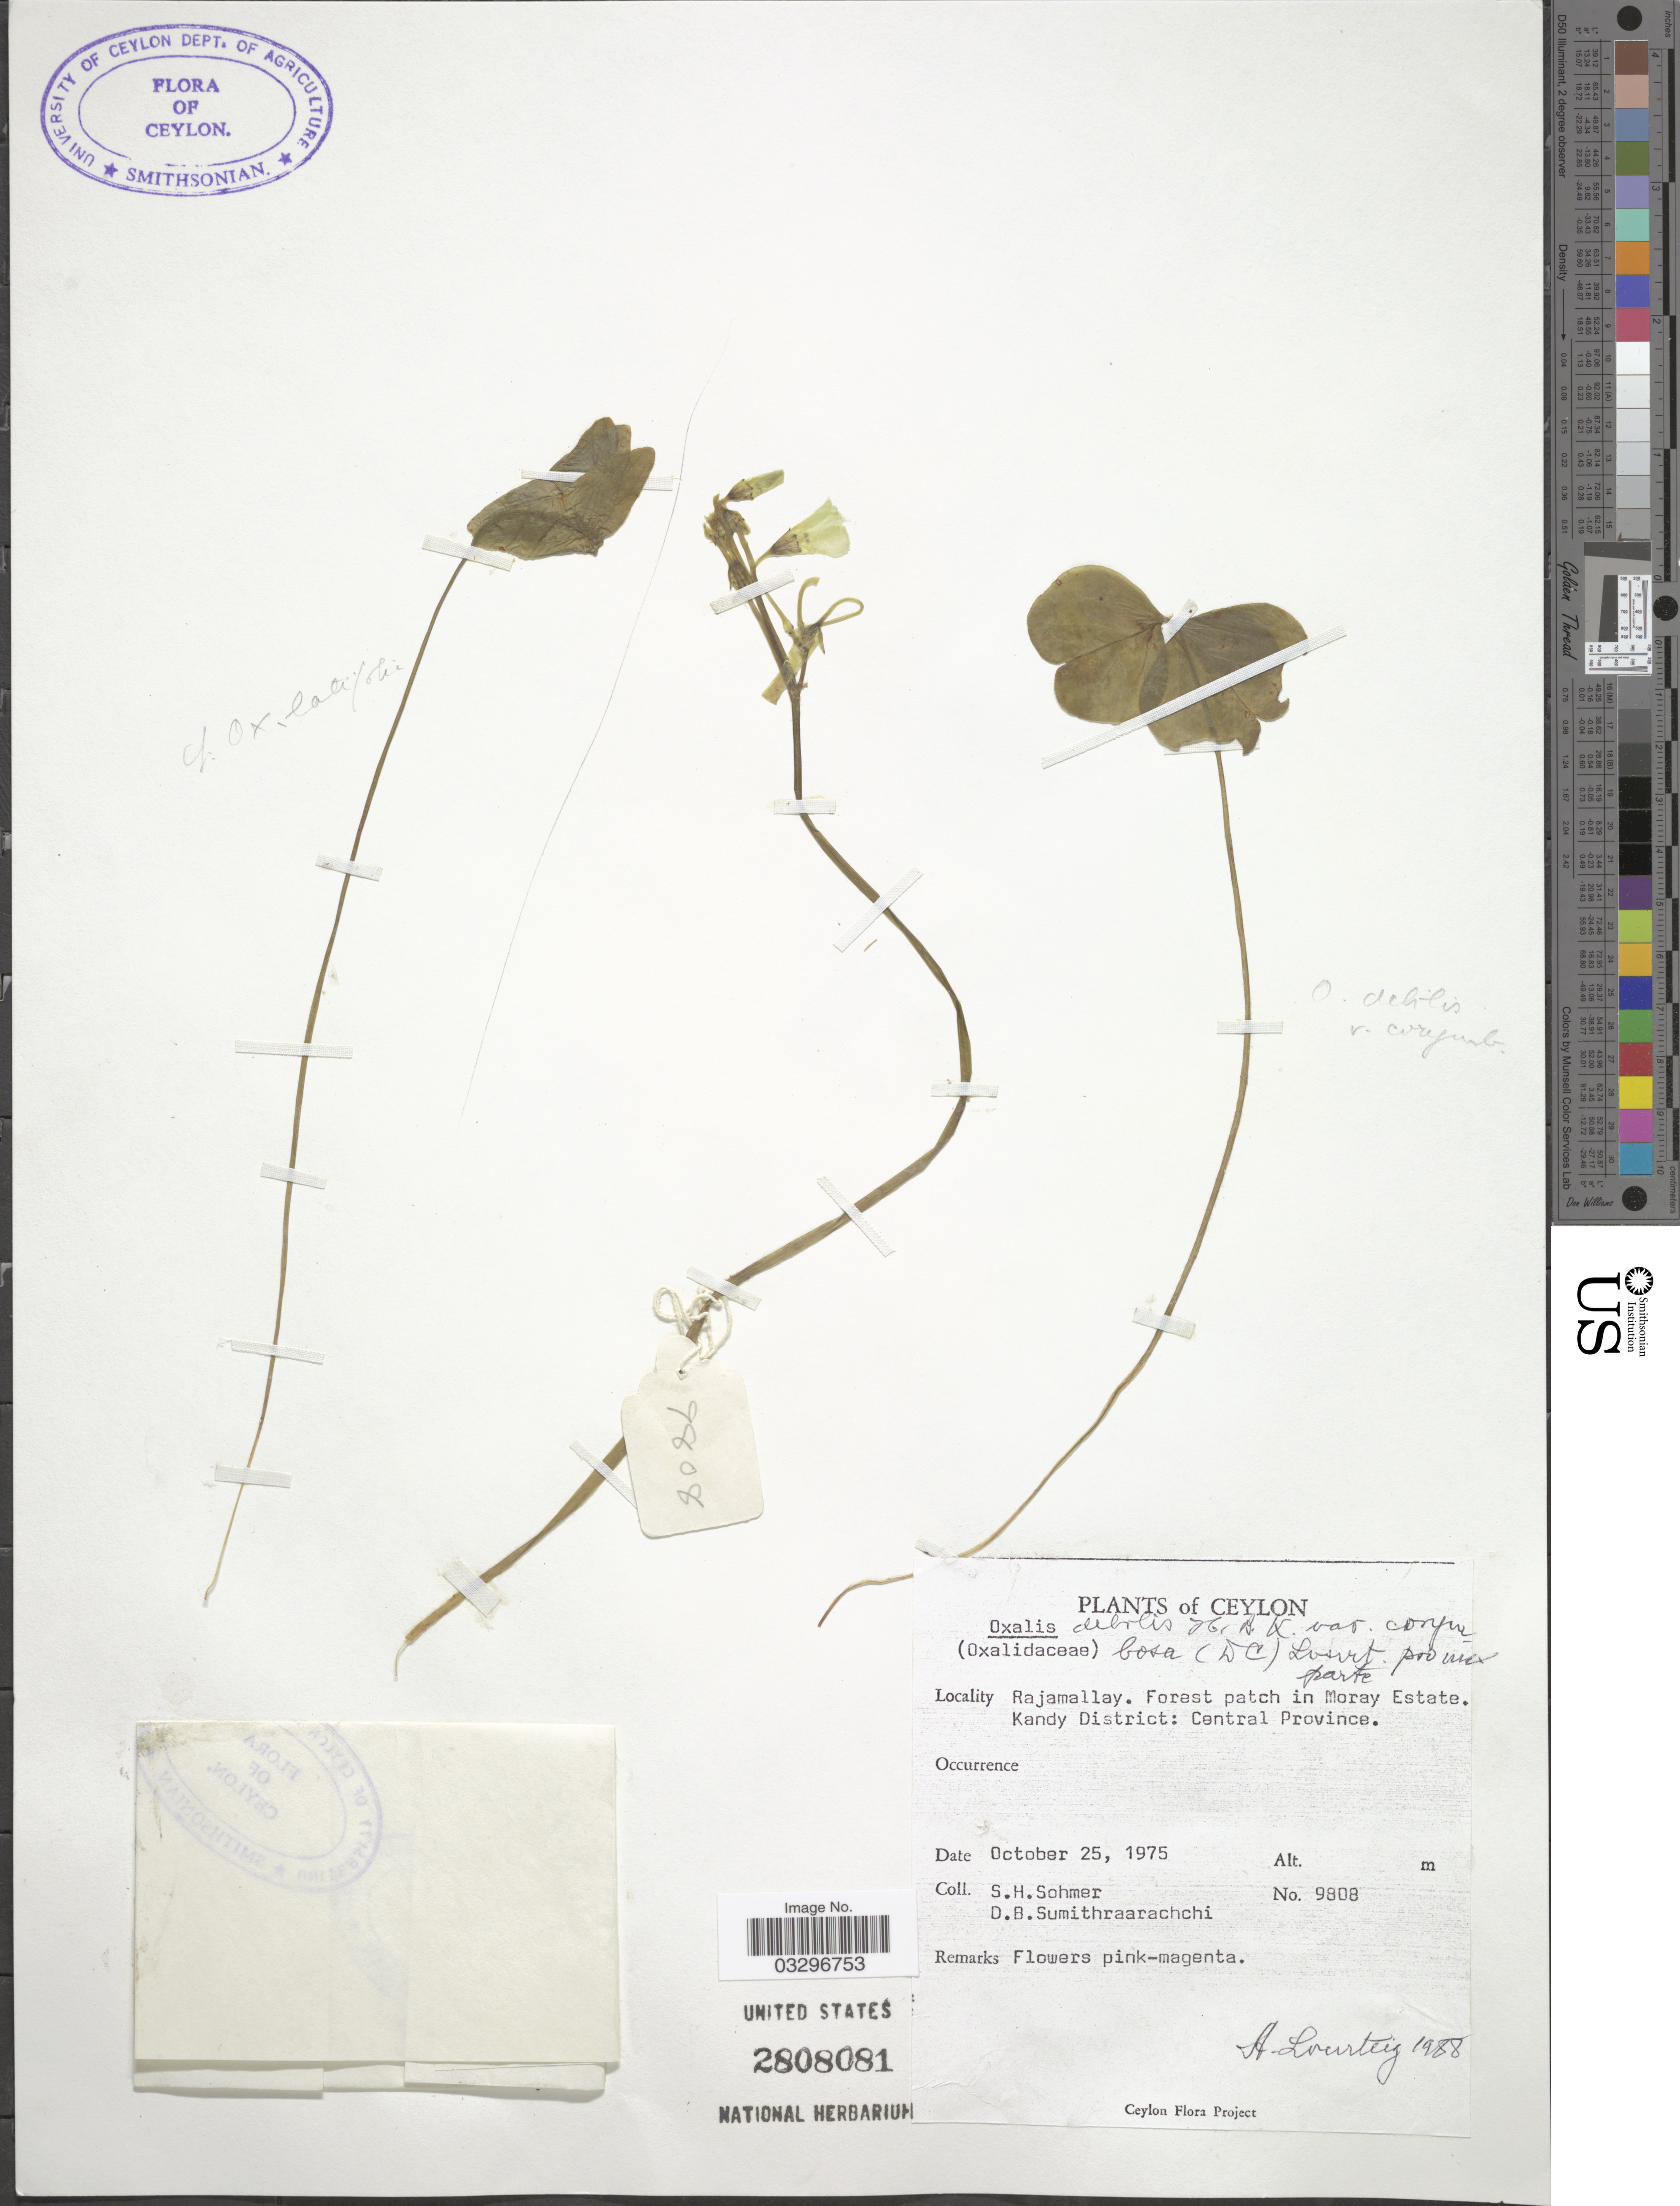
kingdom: Plantae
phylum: Tracheophyta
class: Magnoliopsida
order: Oxalidales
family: Oxalidaceae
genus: Oxalis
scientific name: Oxalis debilis var. corymbosa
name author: (DC.) Lourteig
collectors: S. H. Sohmer & D. B. Sumithraarachchi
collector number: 9808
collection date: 1975-10-25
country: Sri Lanka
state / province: Central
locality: Ceylon, Rajamallay. Forest patch in Moray Estate. Kandy District.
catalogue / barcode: US 2808081